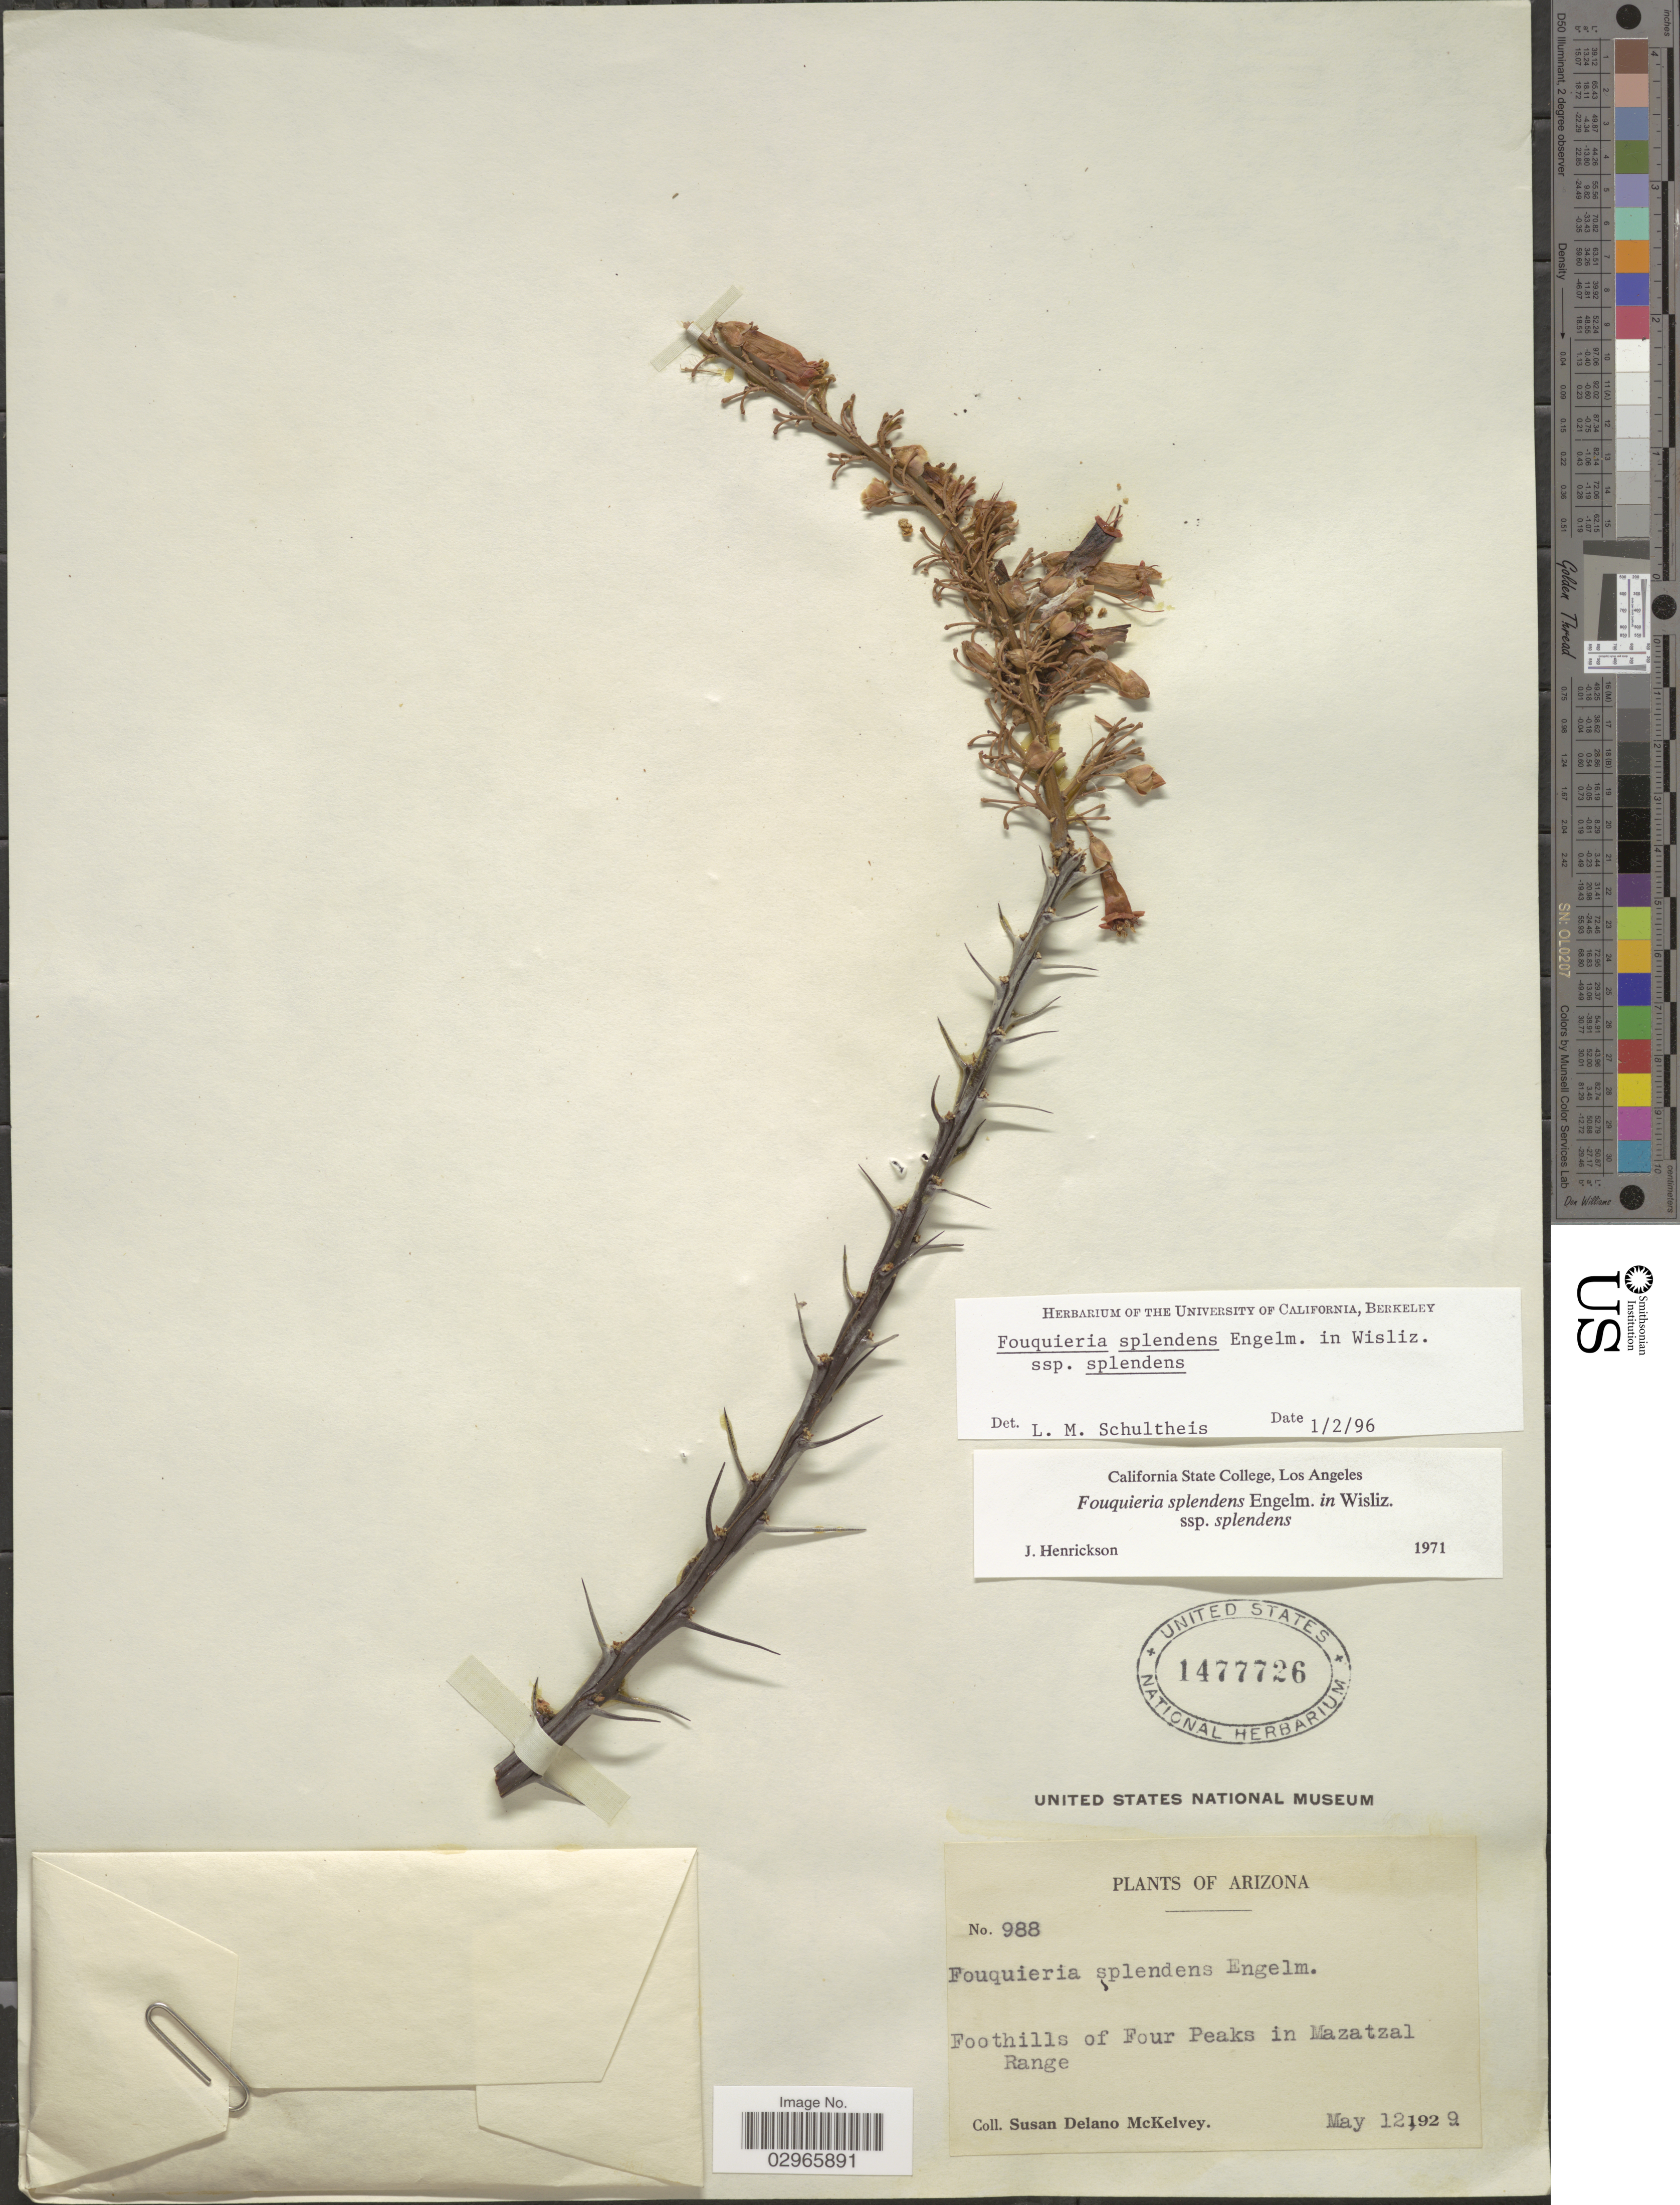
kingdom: Plantae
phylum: Tracheophyta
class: Magnoliopsida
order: Ericales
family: Fouquieriaceae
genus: Fouquieria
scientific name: Fouquieria splendens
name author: Engelm.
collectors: S. A. McKelvey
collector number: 988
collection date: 1929-05-12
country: United States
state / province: Arizona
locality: Foothills of Four Peaks in Mazatzal Range.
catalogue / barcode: US 1477726